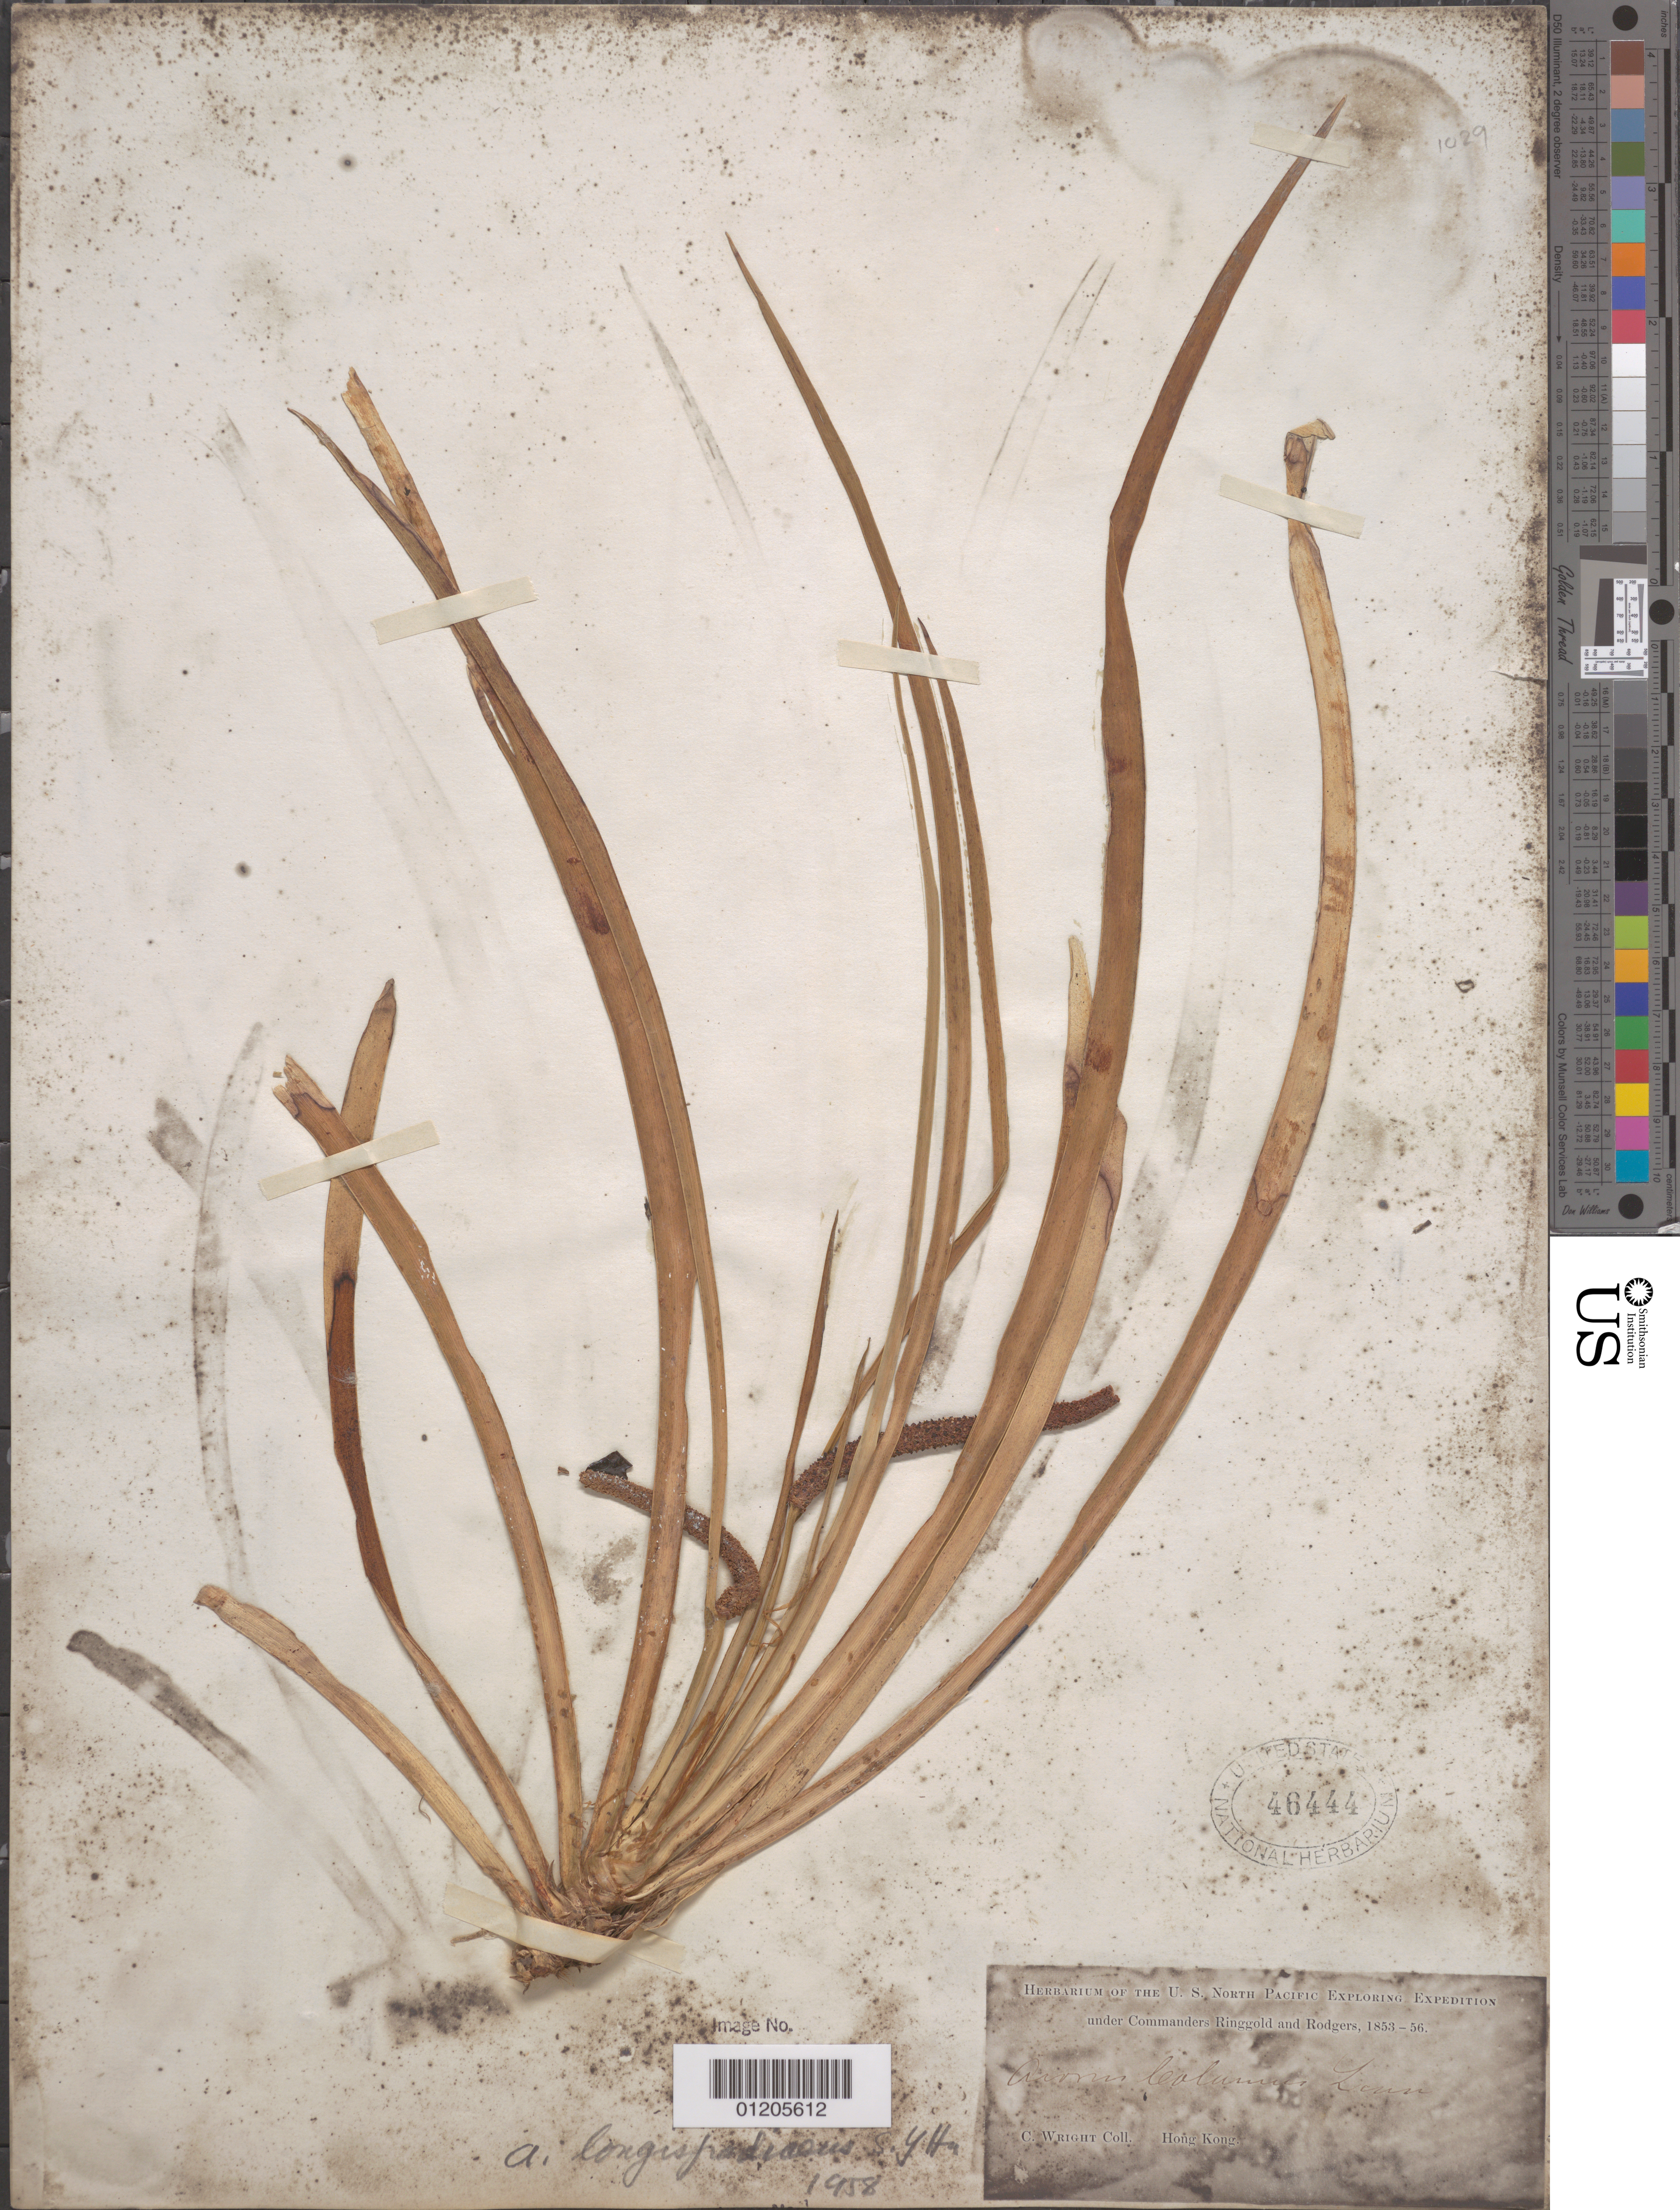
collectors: C. Wright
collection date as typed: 1853 to -- -- 1856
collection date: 1853/1856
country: China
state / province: Hong Kong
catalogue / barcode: US 46444